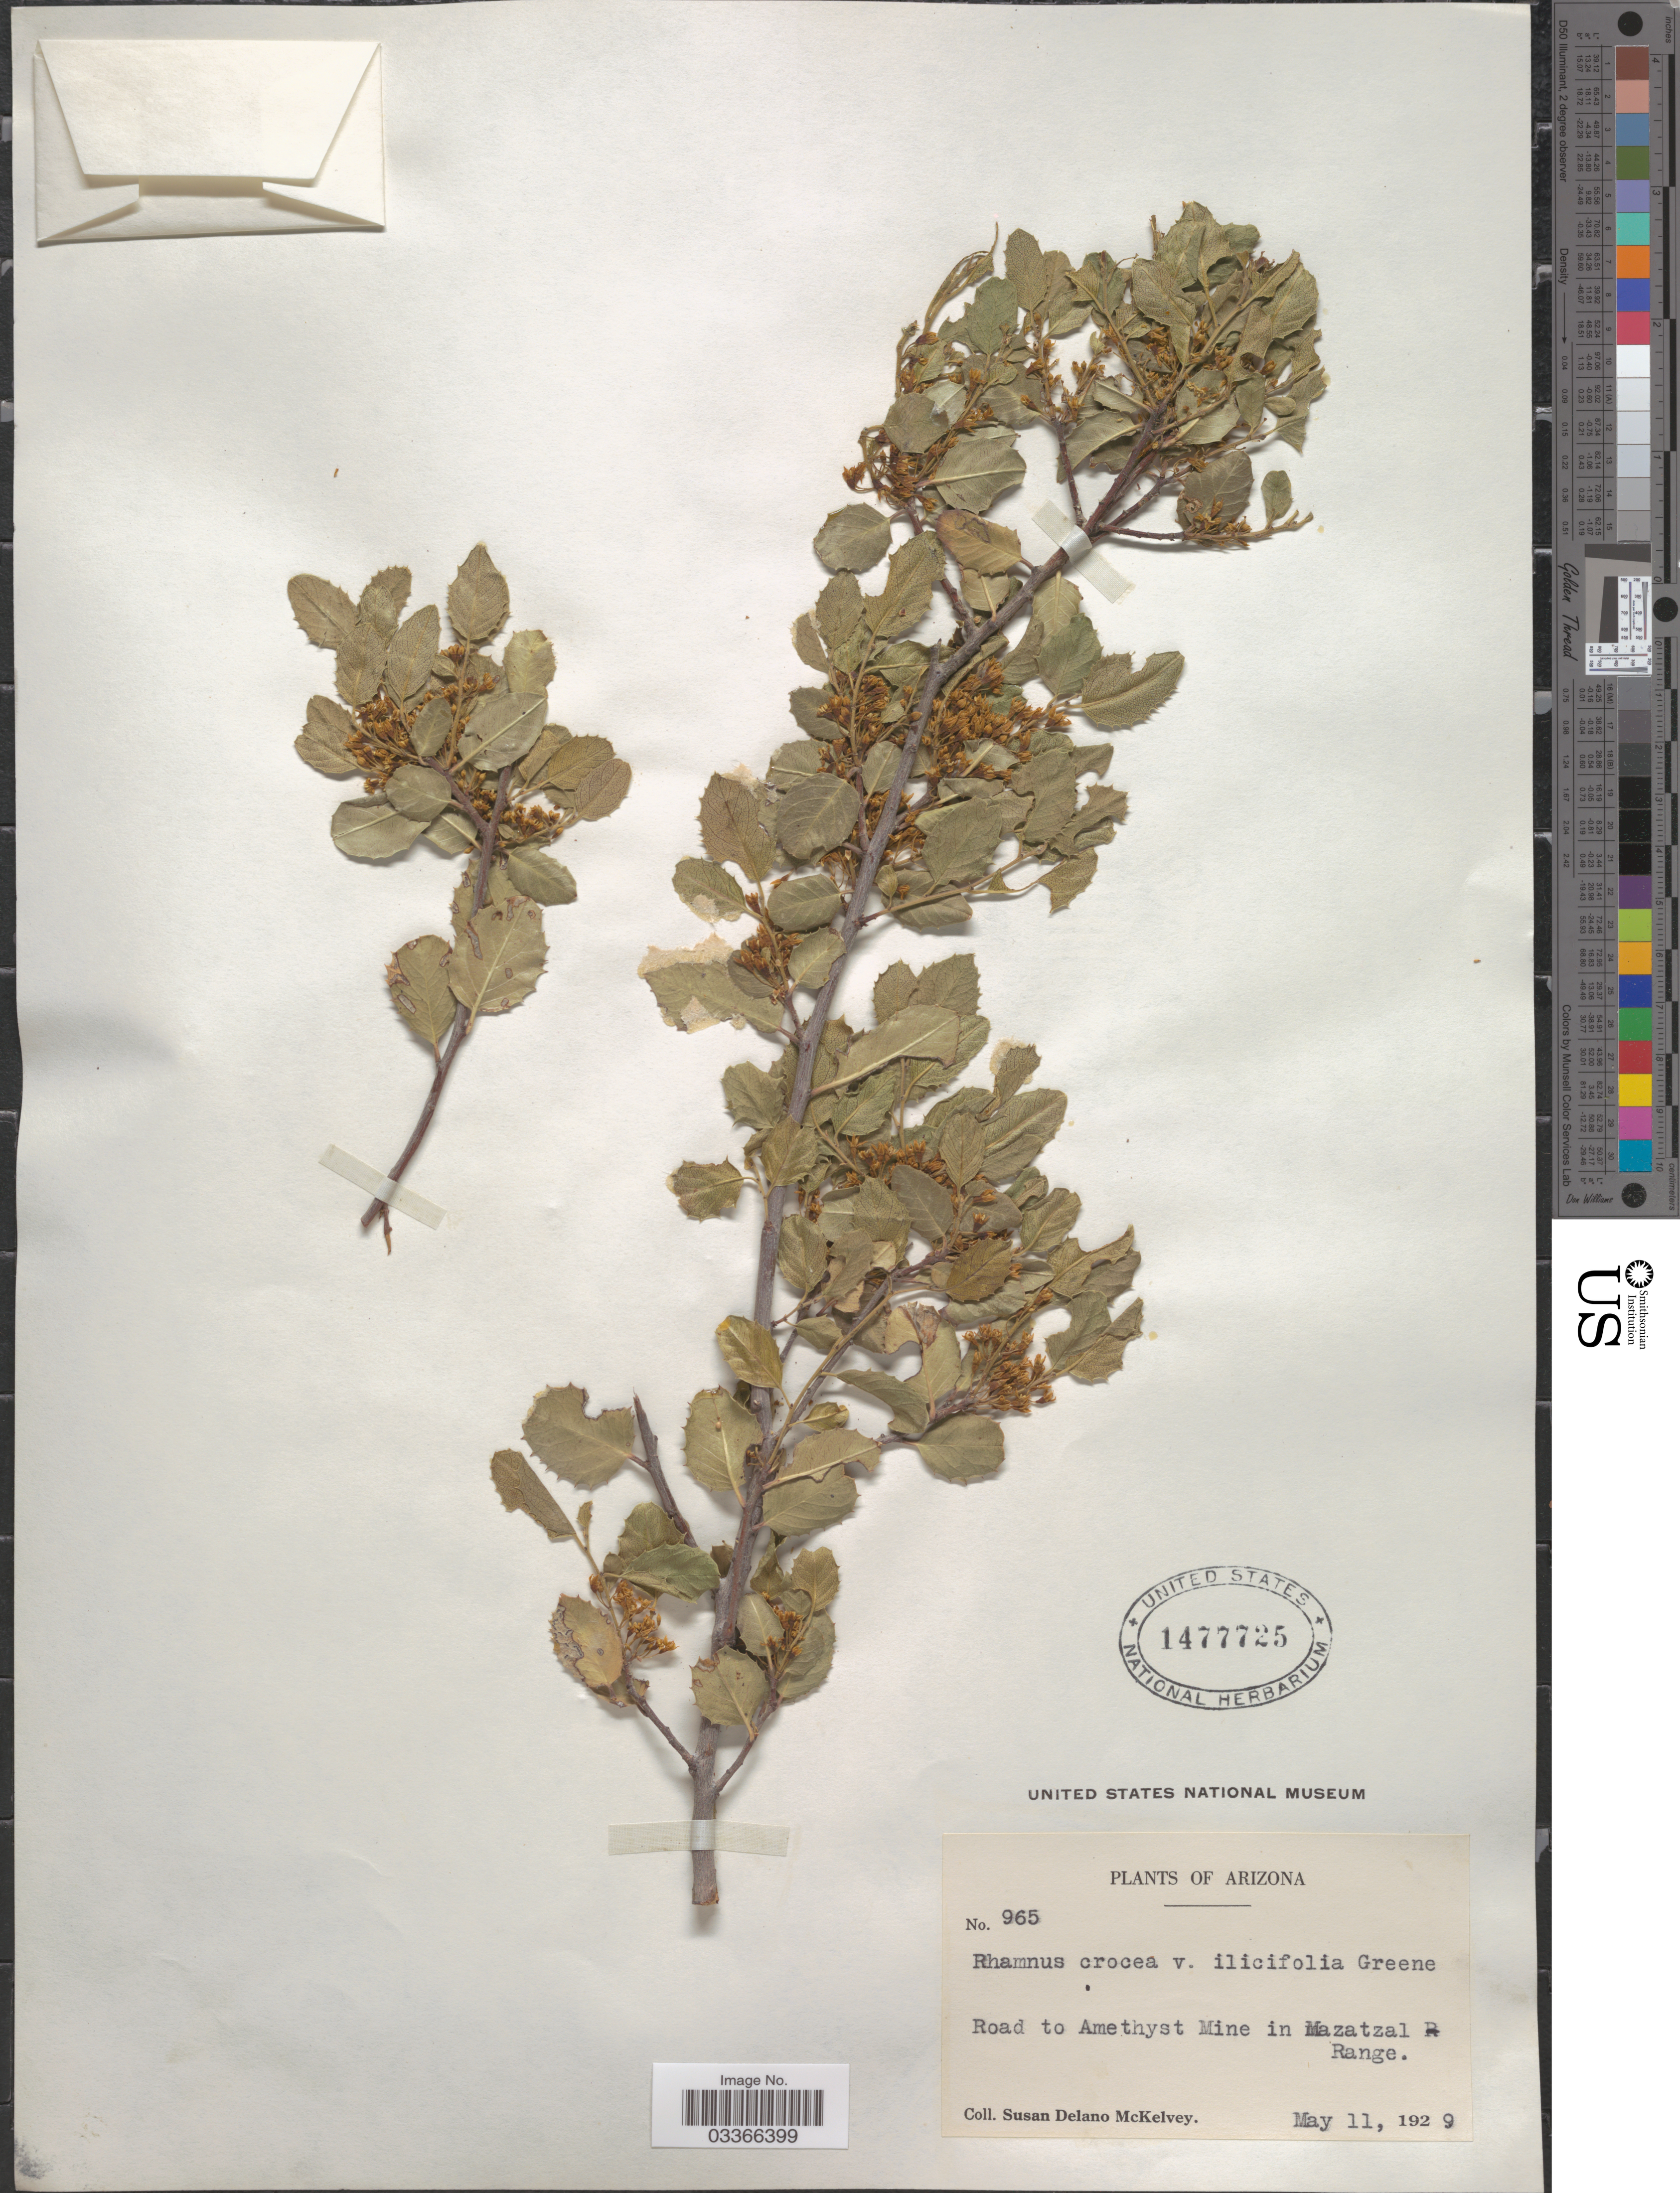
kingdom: Plantae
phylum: Tracheophyta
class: Magnoliopsida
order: Rosales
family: Rhamnaceae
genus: Rhamnus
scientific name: Rhamnus crocea var. ilicifolia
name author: (Kellogg) Greene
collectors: S. A. McKelvey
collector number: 965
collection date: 1929-05-11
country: United States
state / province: Arizona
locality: Road to Amethyst Mine in Mazatzal Range.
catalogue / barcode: US 1477725